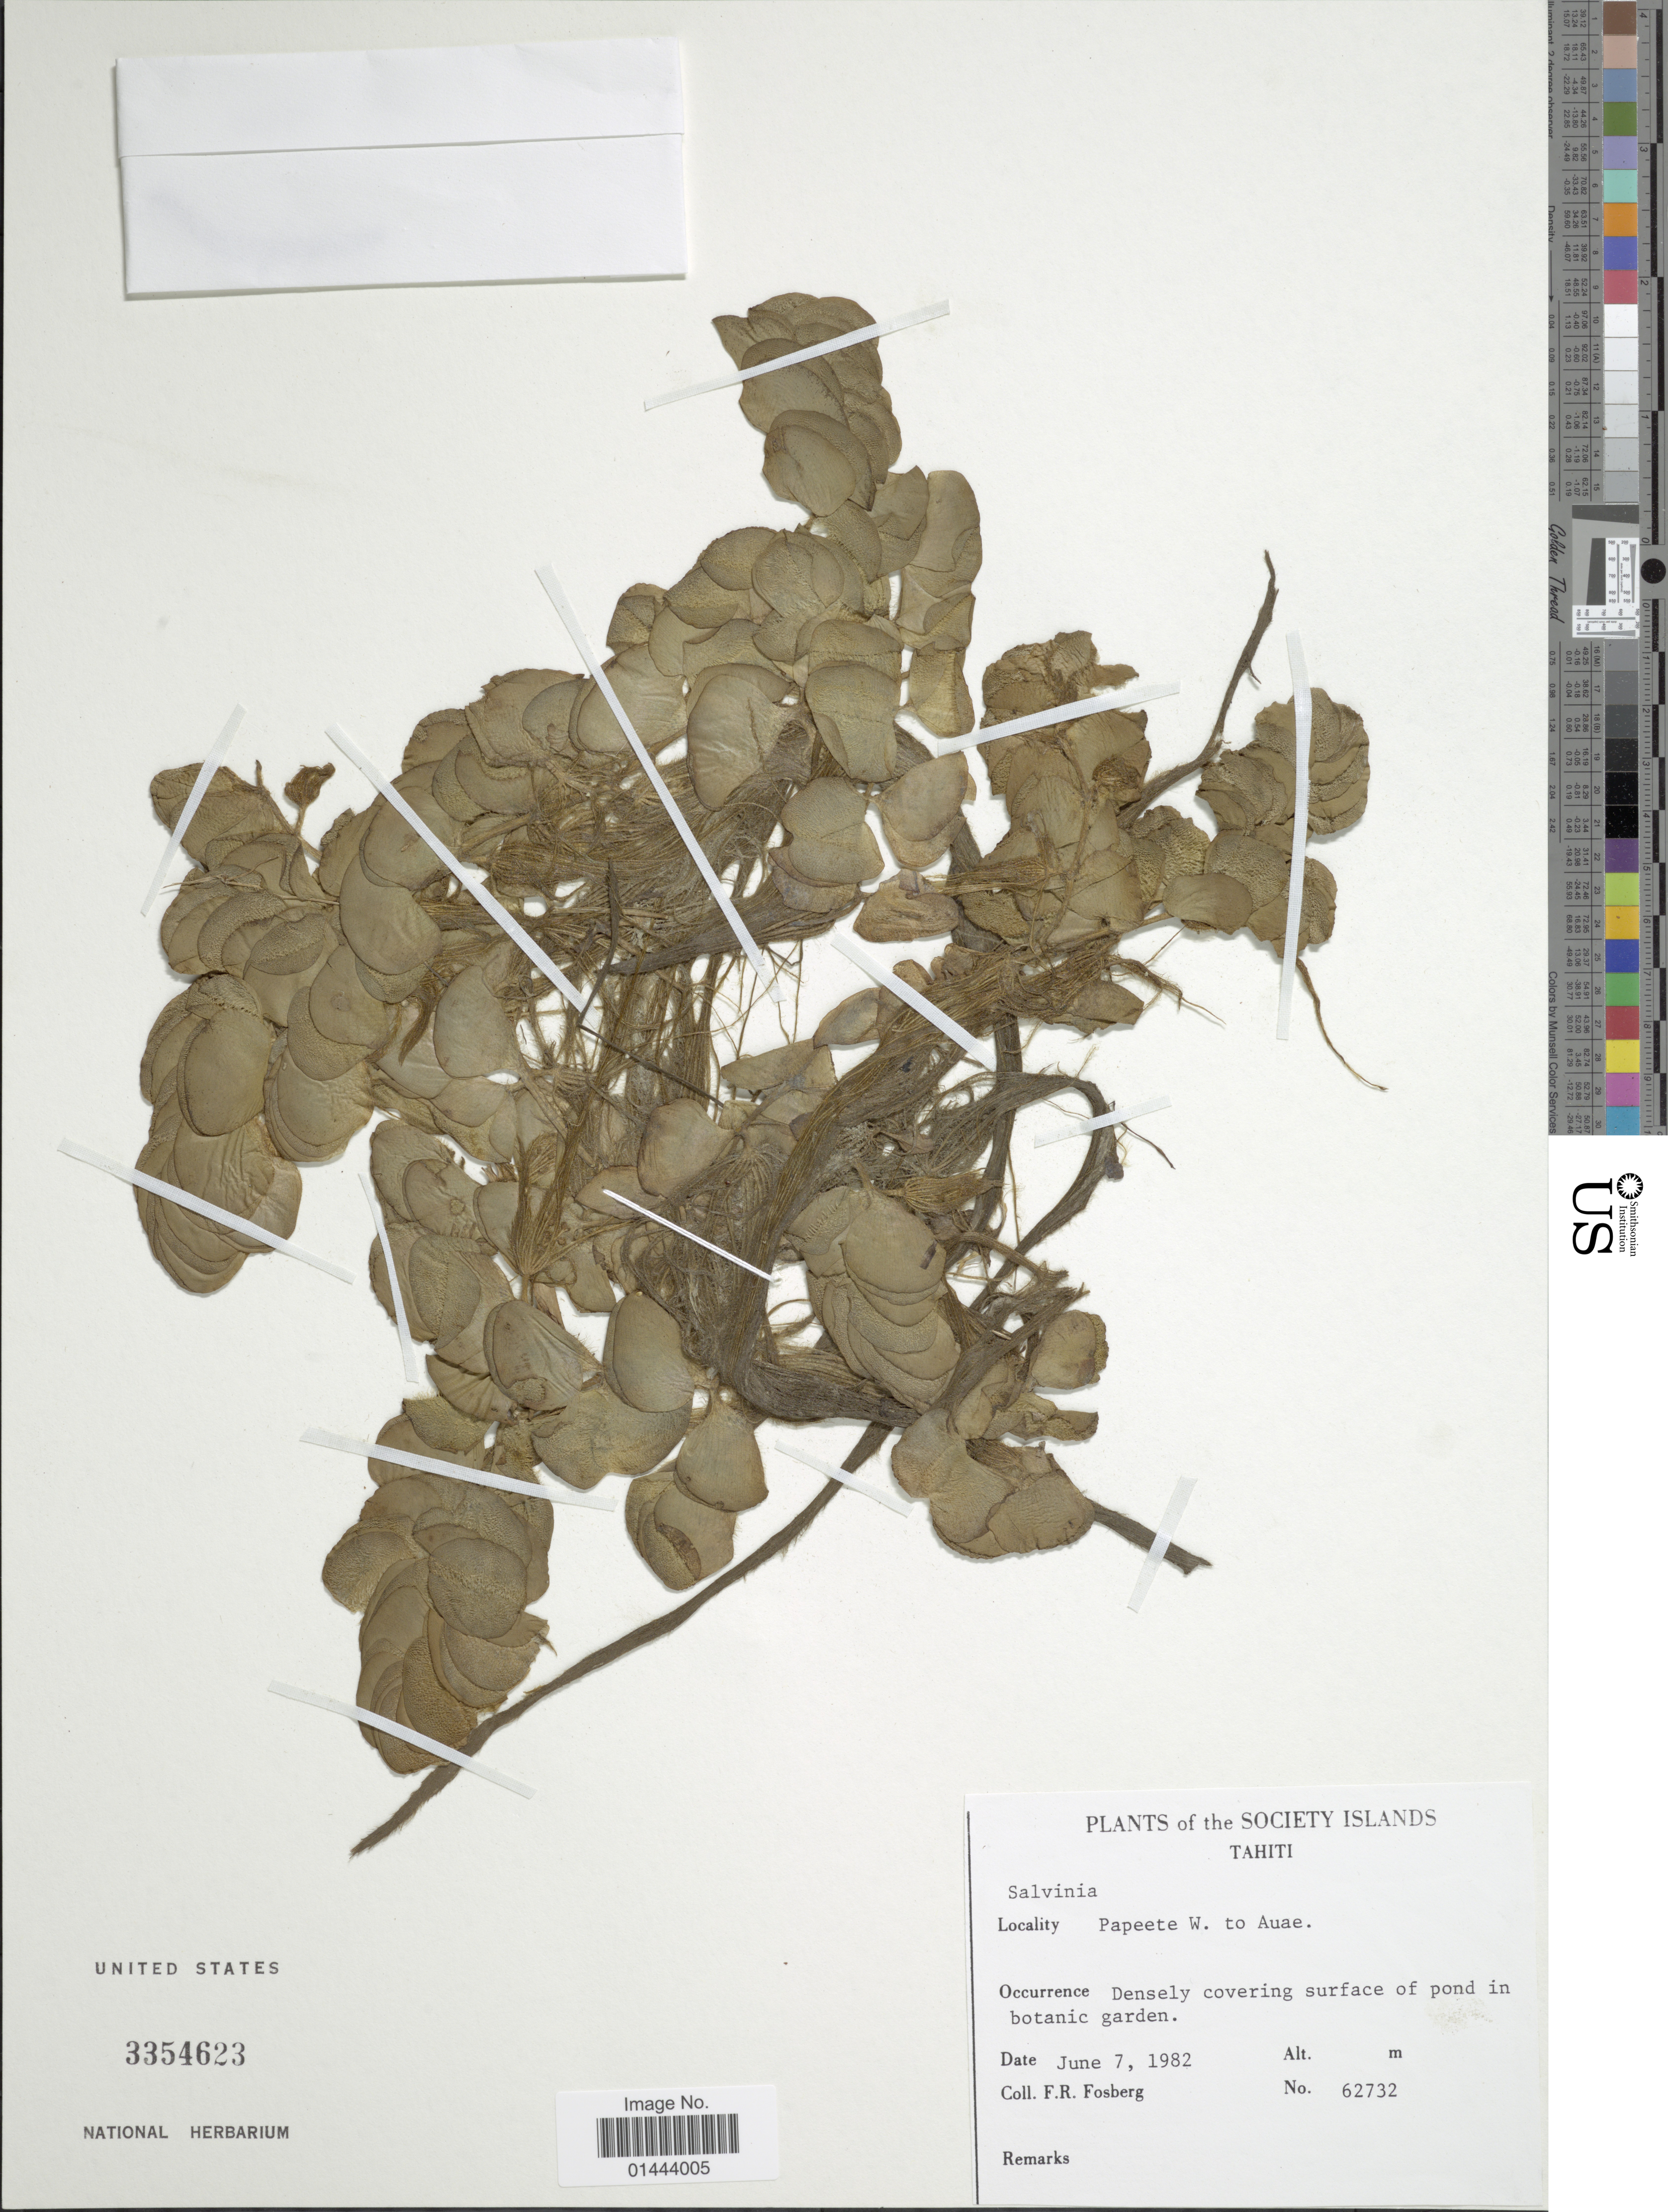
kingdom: Plantae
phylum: Tracheophyta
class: Polypodiopsida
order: Salviniales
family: Salviniaceae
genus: Salvinia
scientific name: Salvinia sp.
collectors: F. R. Fosberg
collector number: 62732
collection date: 1982-06-07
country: French Polynesia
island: Tahiti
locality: Society Islands, Tahiti, Papeete W. to Auae, densely covering surface of pond in botanic garden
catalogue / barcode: US 3354623